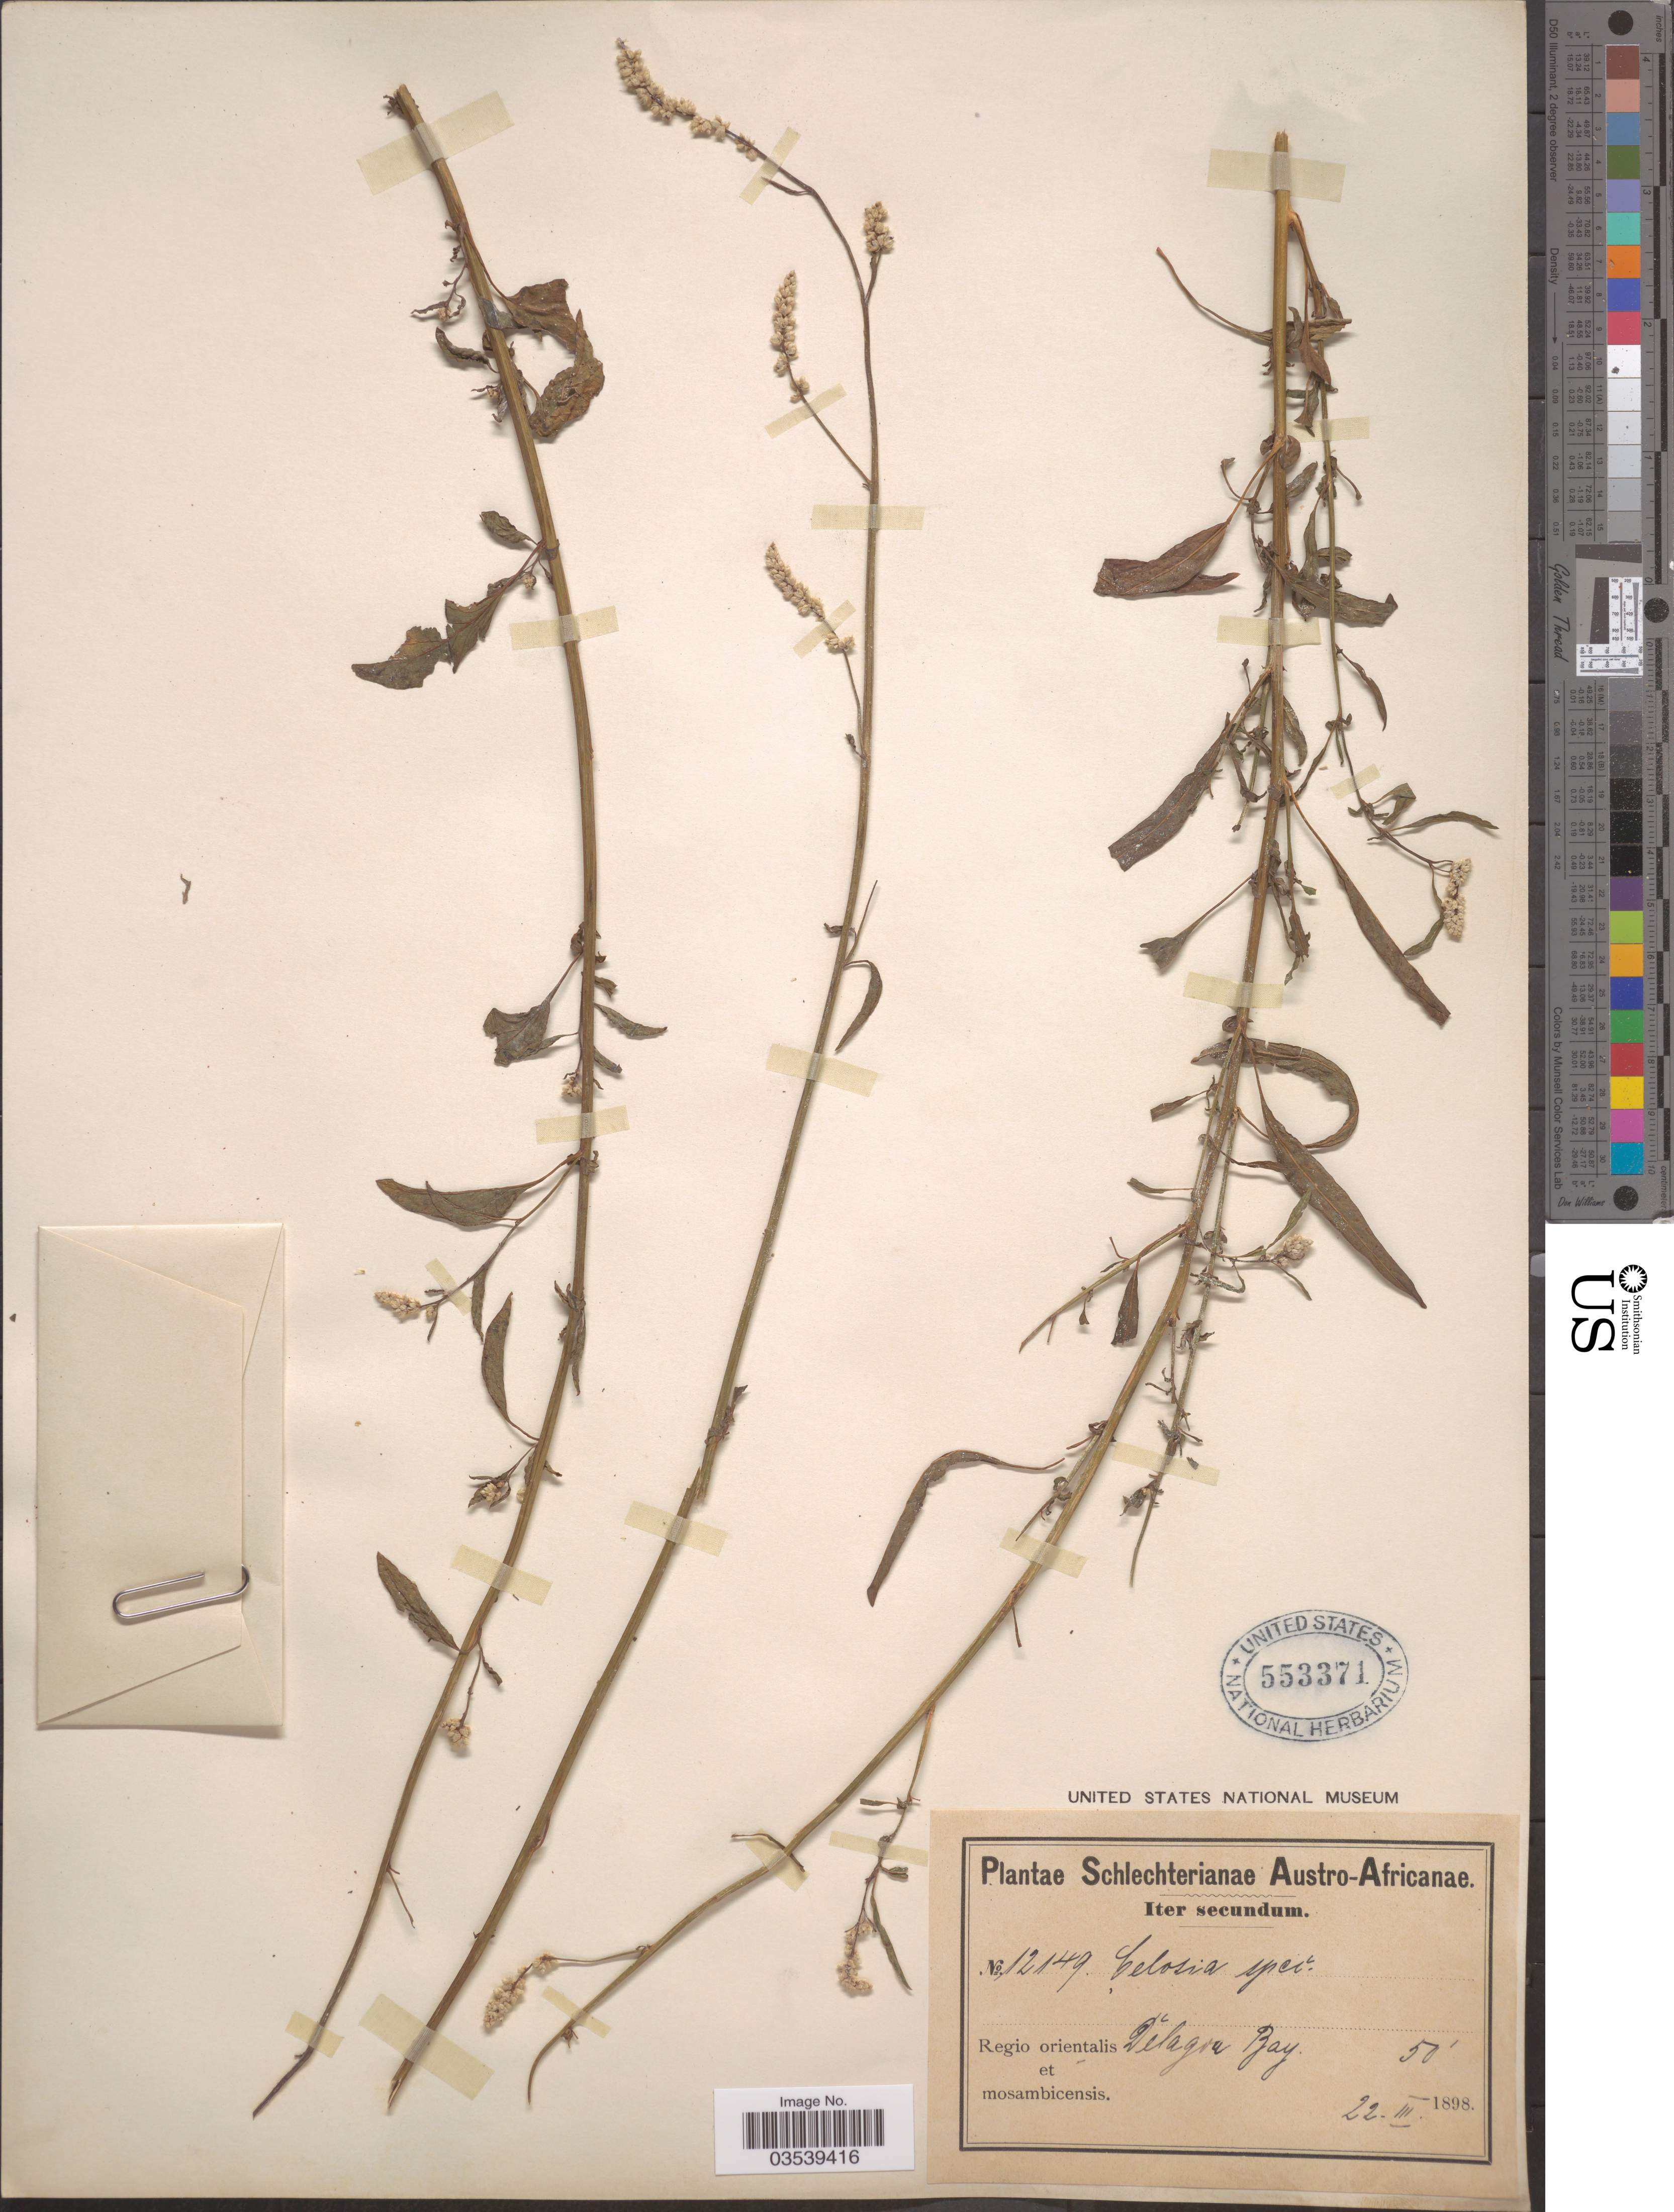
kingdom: Plantae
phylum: Tracheophyta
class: Magnoliopsida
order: Caryophyllales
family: Amaranthaceae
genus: Celosia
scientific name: Celosia sp.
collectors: Schlechter, --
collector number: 12149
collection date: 1898-03-22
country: Mozambique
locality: Austro-Africanae. Regio orientalis et mosambicensis. Delagoa Bay.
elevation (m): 15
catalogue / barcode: US 553371